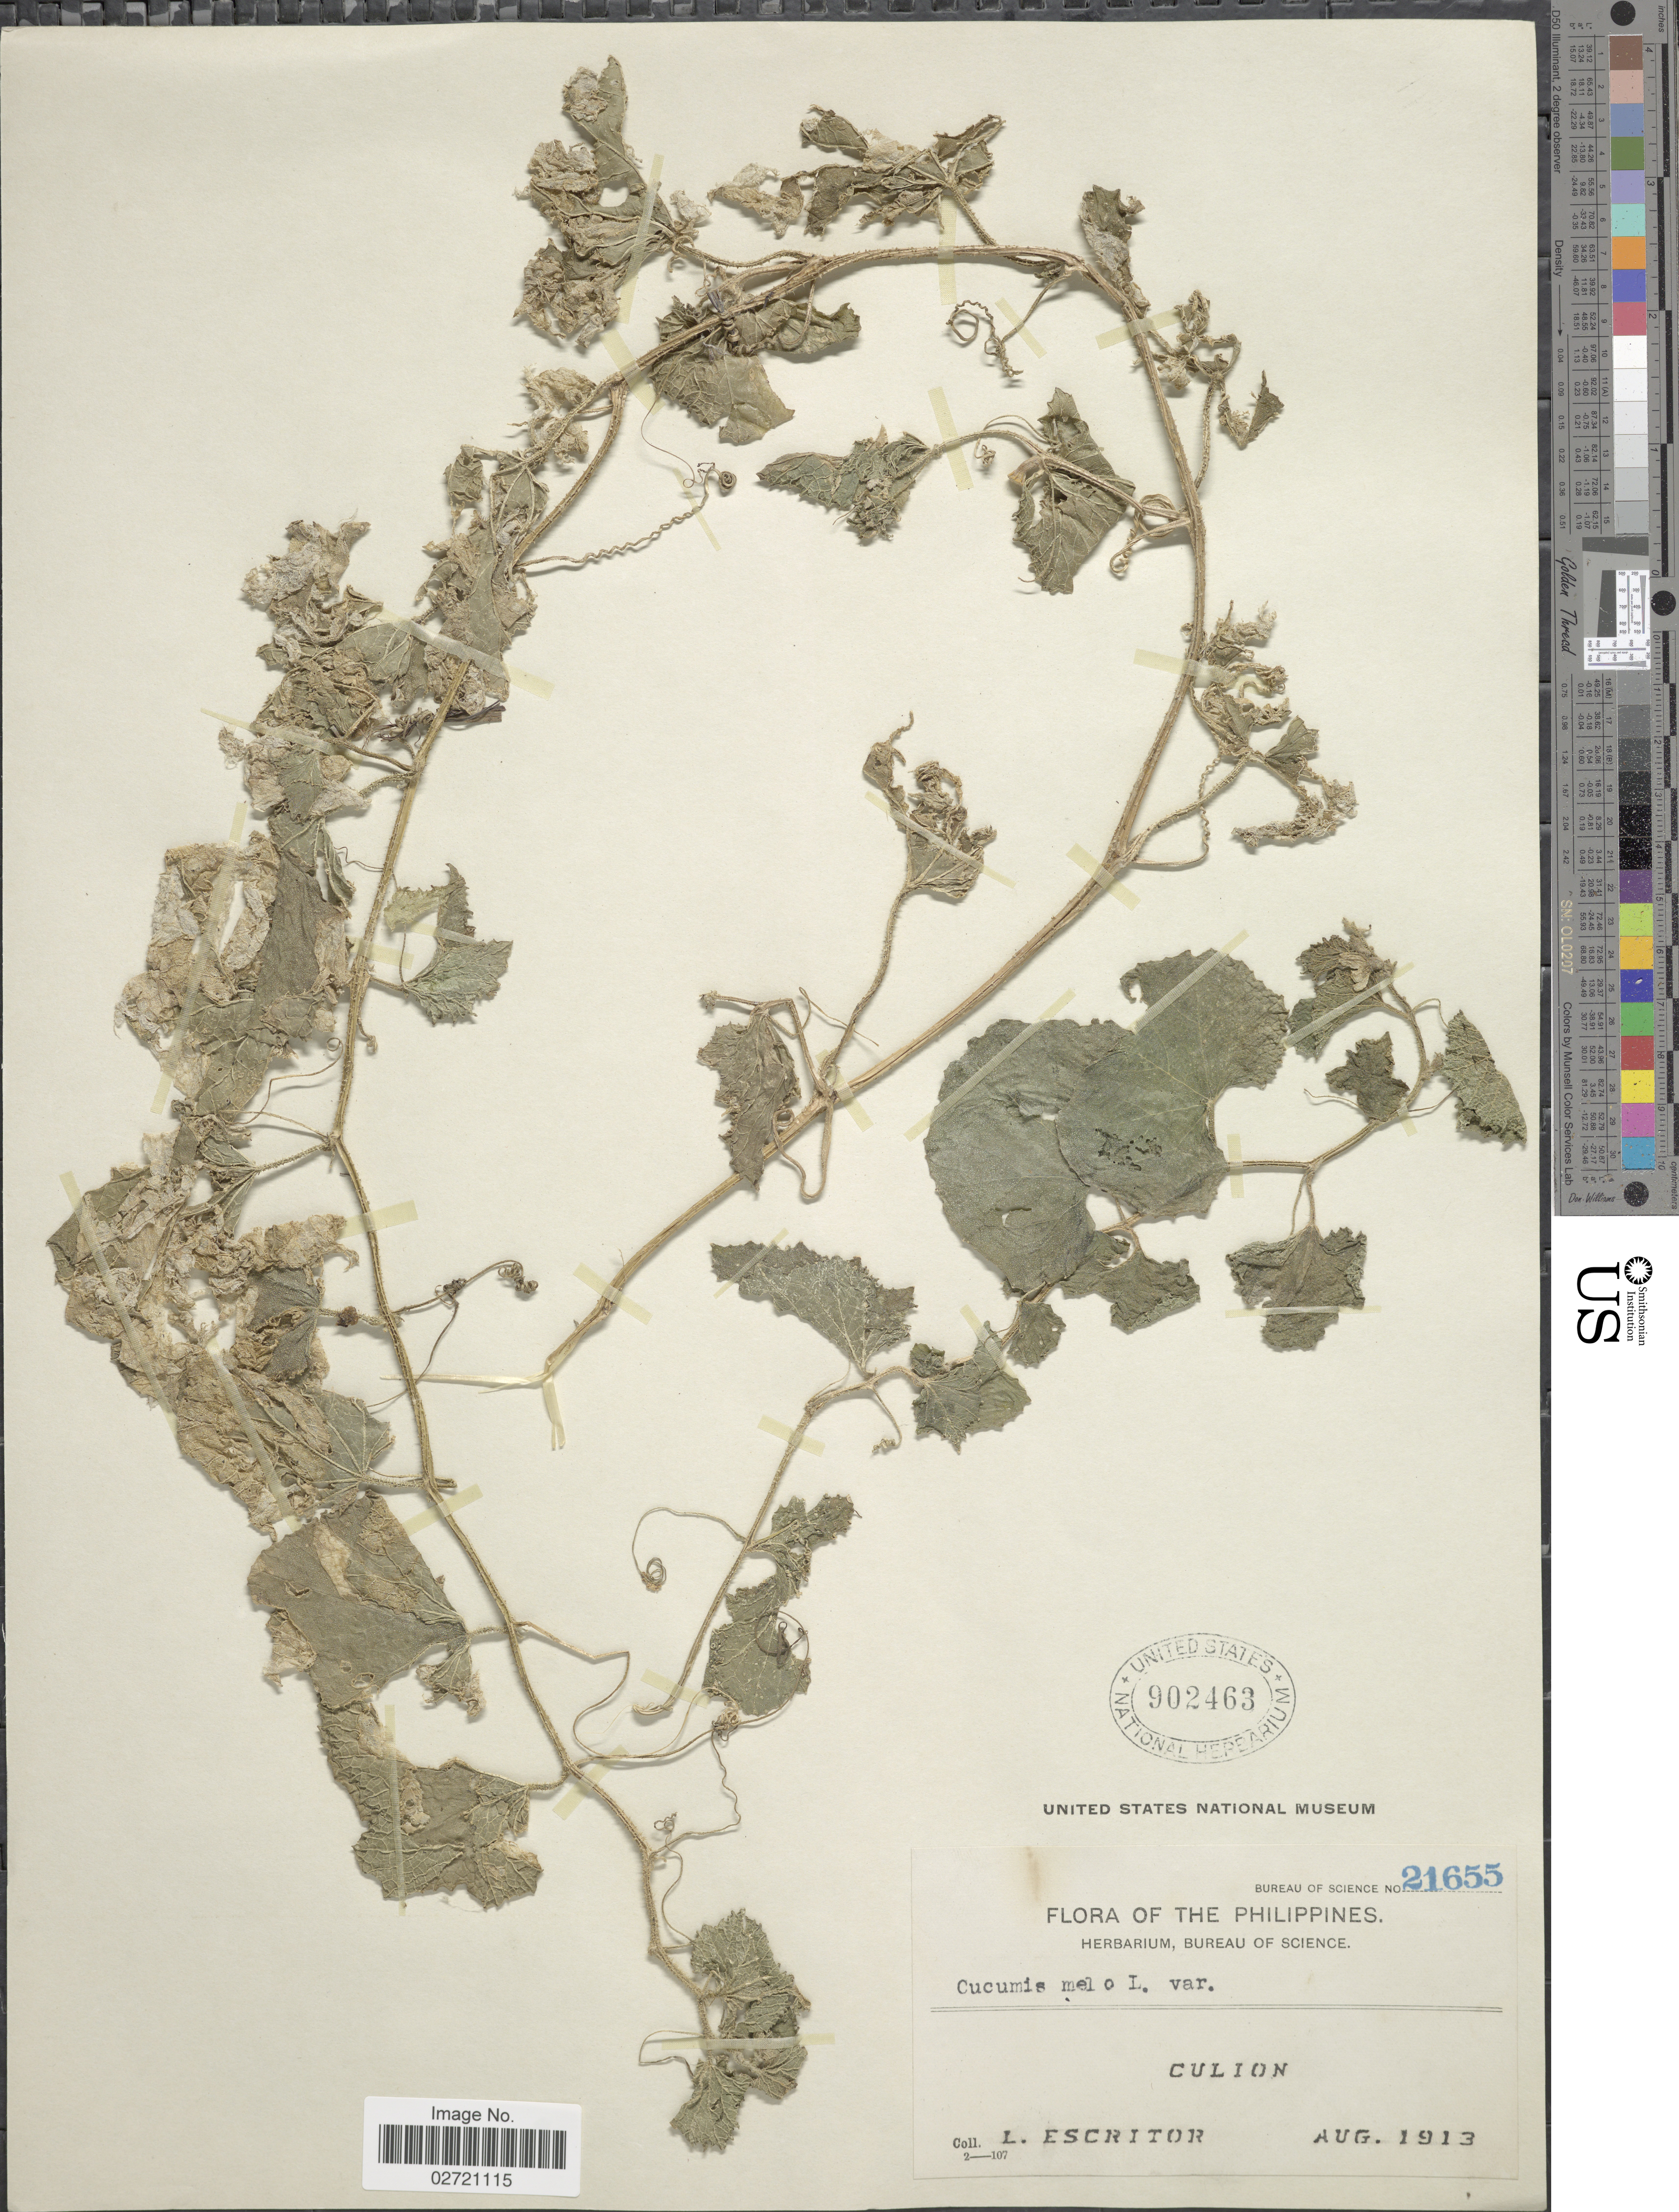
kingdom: Plantae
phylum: Tracheophyta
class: Magnoliopsida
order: Cucurbitales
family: Cucurbitaceae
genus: Cucumis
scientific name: Cucumis melo var. sp.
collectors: L. Escritor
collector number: Bureau of Science 21655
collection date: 1913-08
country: Philippines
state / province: Mimaropa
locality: Culion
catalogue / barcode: US 902463